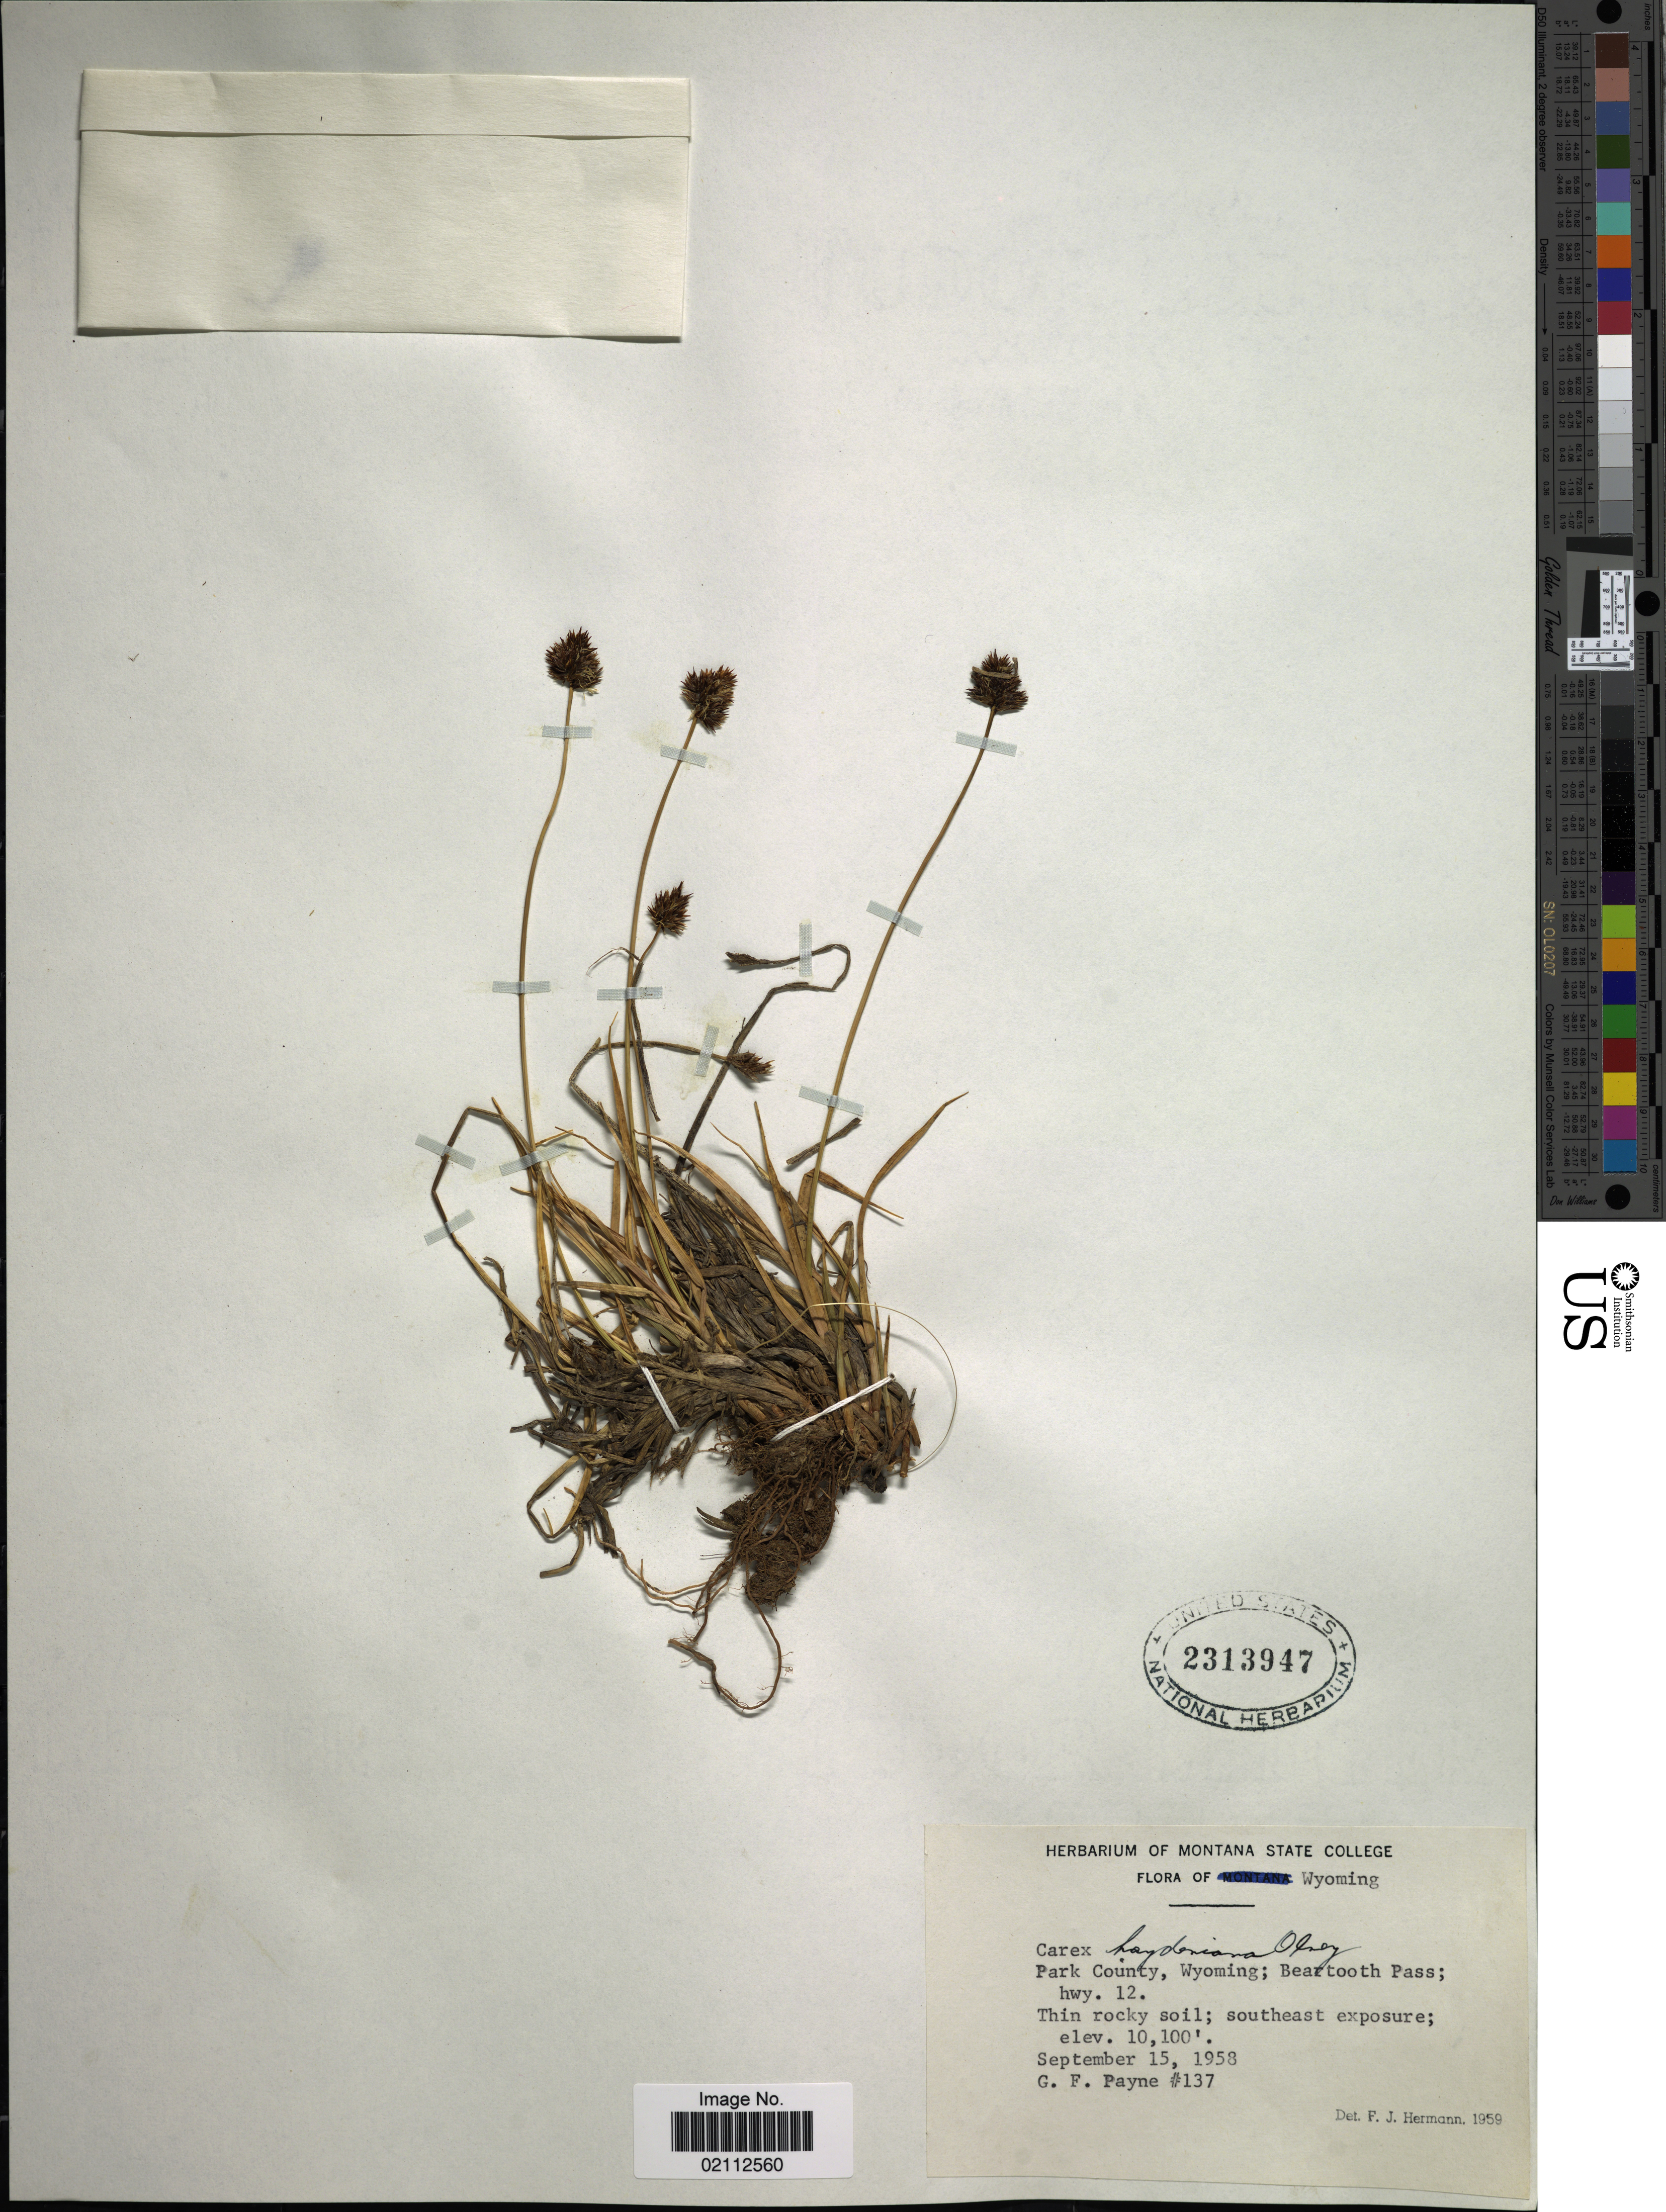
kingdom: Plantae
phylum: Tracheophyta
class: Liliopsida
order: Poales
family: Cyperaceae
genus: Carex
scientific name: Carex haydeniana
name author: Olney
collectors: G. Payne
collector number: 137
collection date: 1958-09-15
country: United States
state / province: Wyoming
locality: Park County; Beartooth Pass; hwy. 12, southeast exposure.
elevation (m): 3078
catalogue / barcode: US 2313947